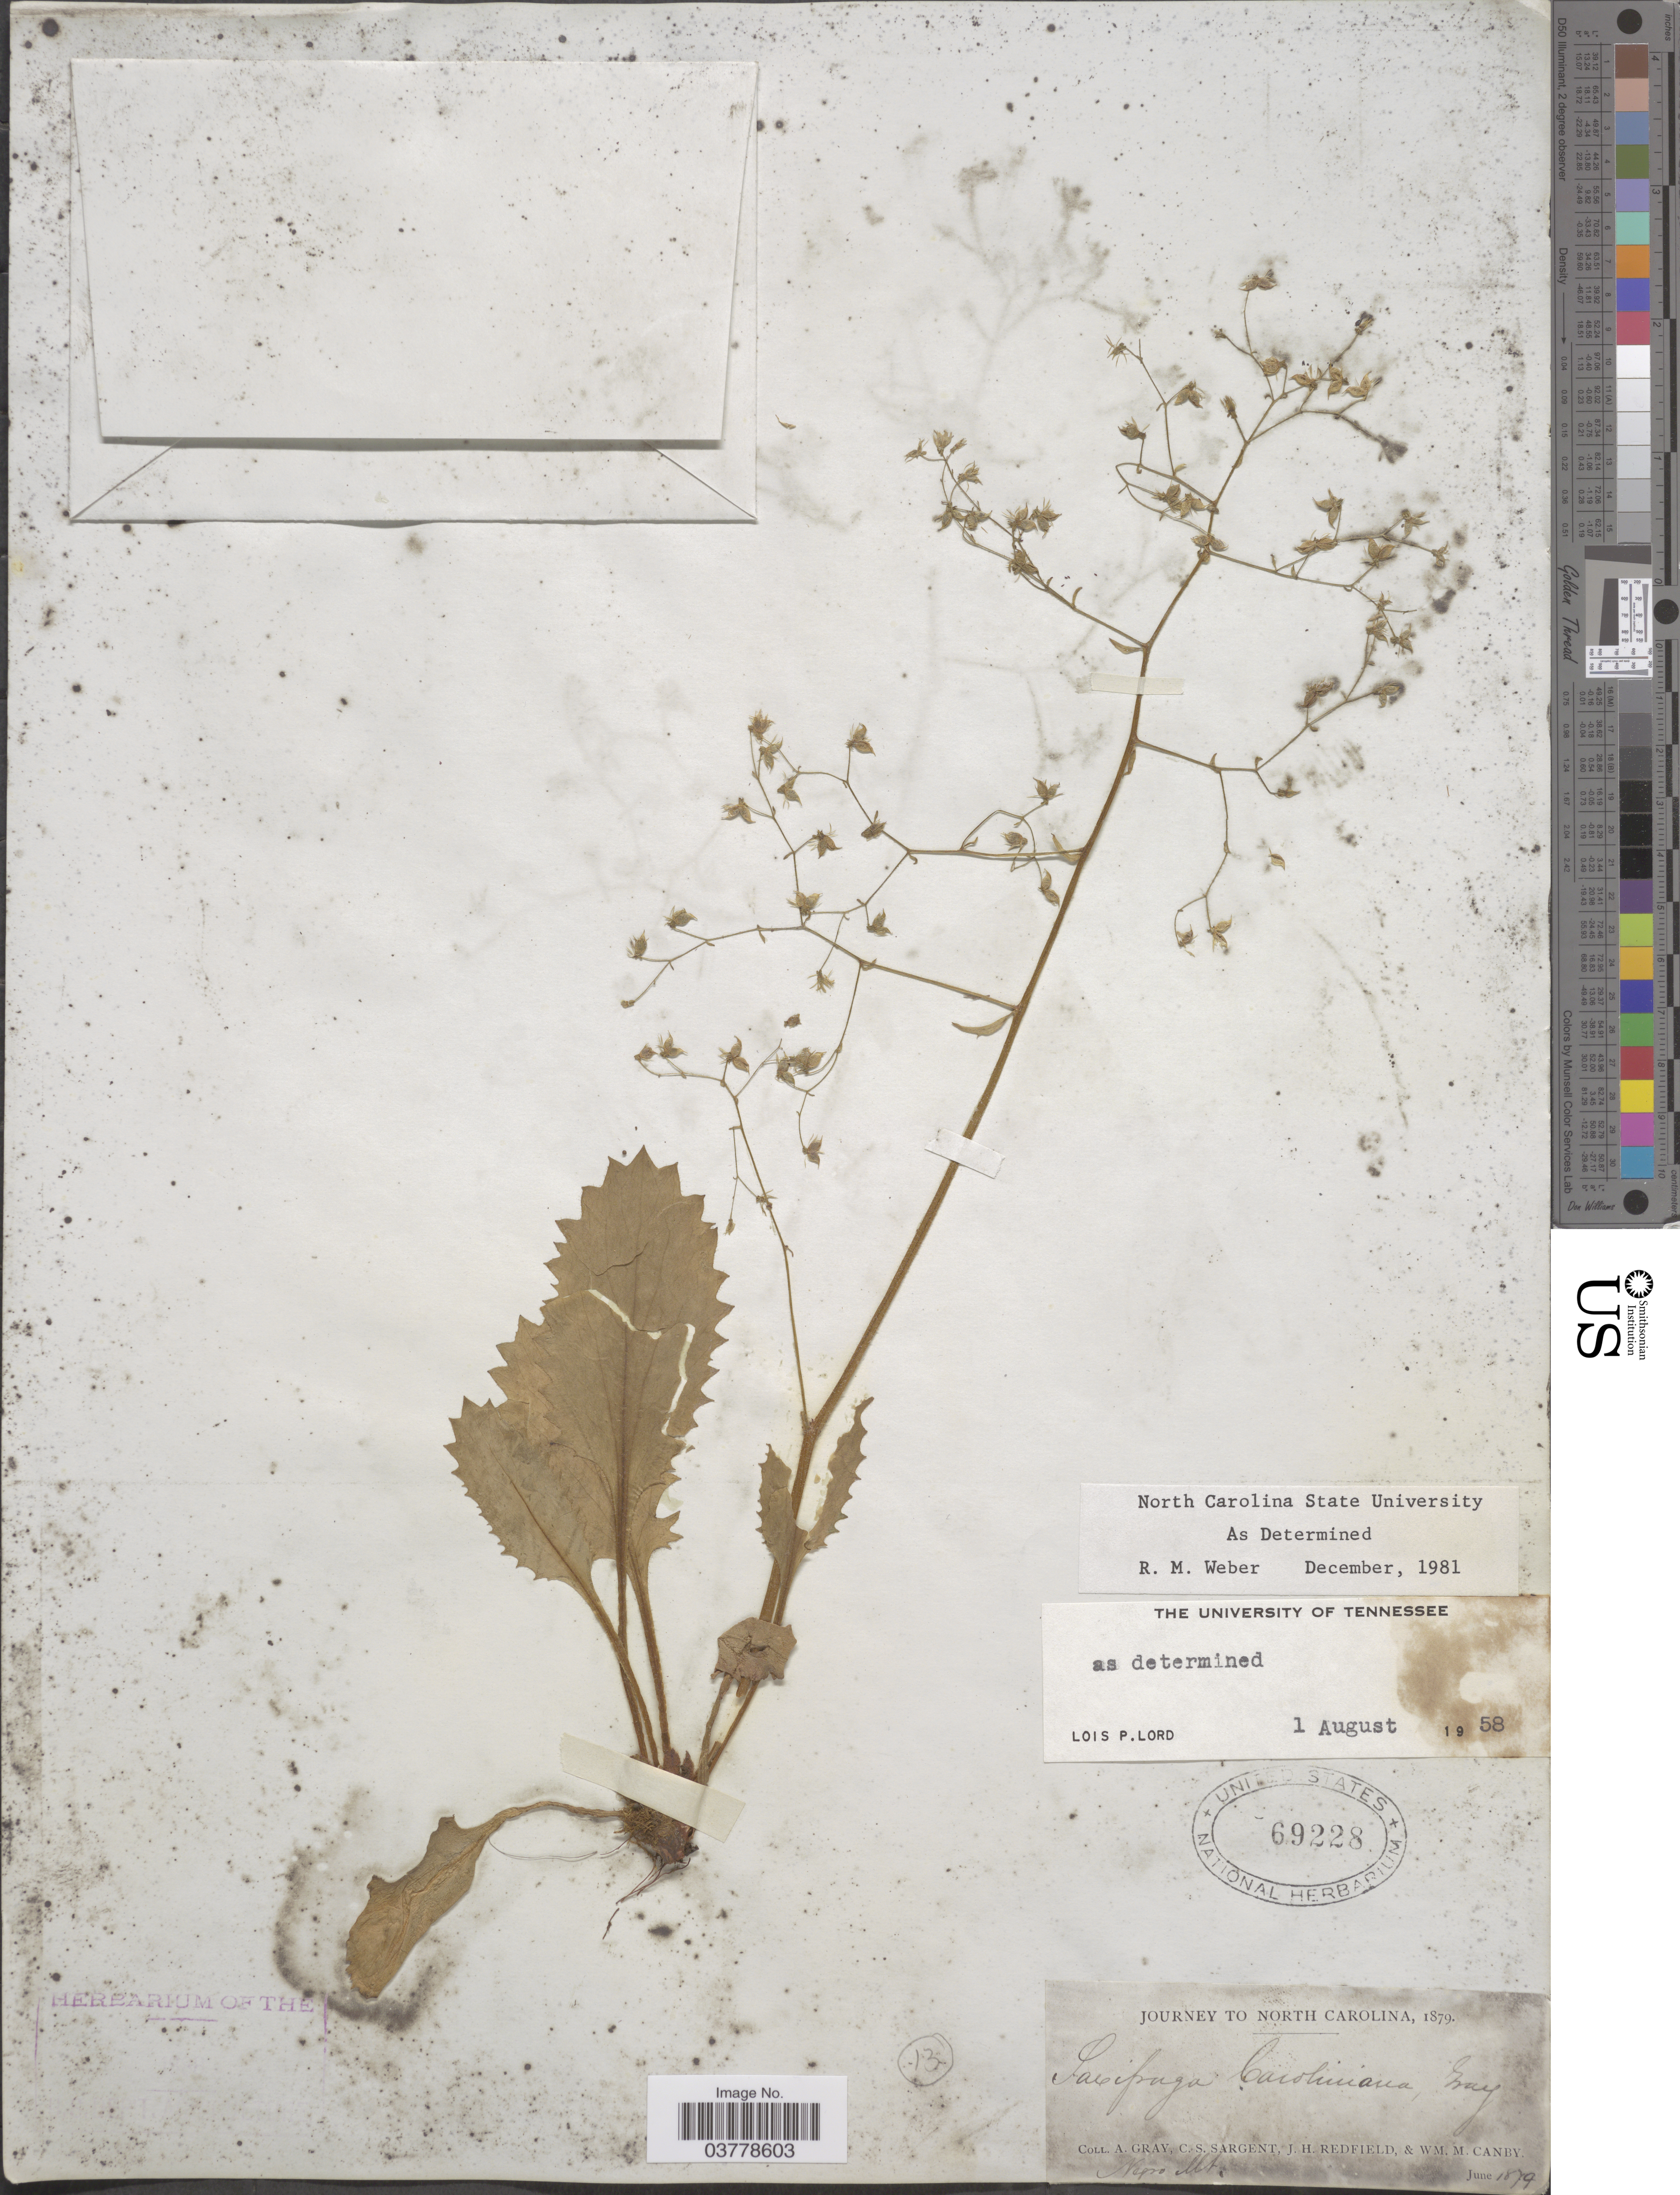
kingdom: Plantae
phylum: Tracheophyta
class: Magnoliopsida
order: Saxifragales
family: Saxifragaceae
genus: Micranthes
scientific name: Micranthes caroliniana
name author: (A. Gray) Small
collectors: A. Gray (herbarium), C. S. Sargent, J. Redfield & W. M. Canby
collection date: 1879-06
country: United States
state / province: North Carolina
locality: Negro Mt.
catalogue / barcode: US 69228